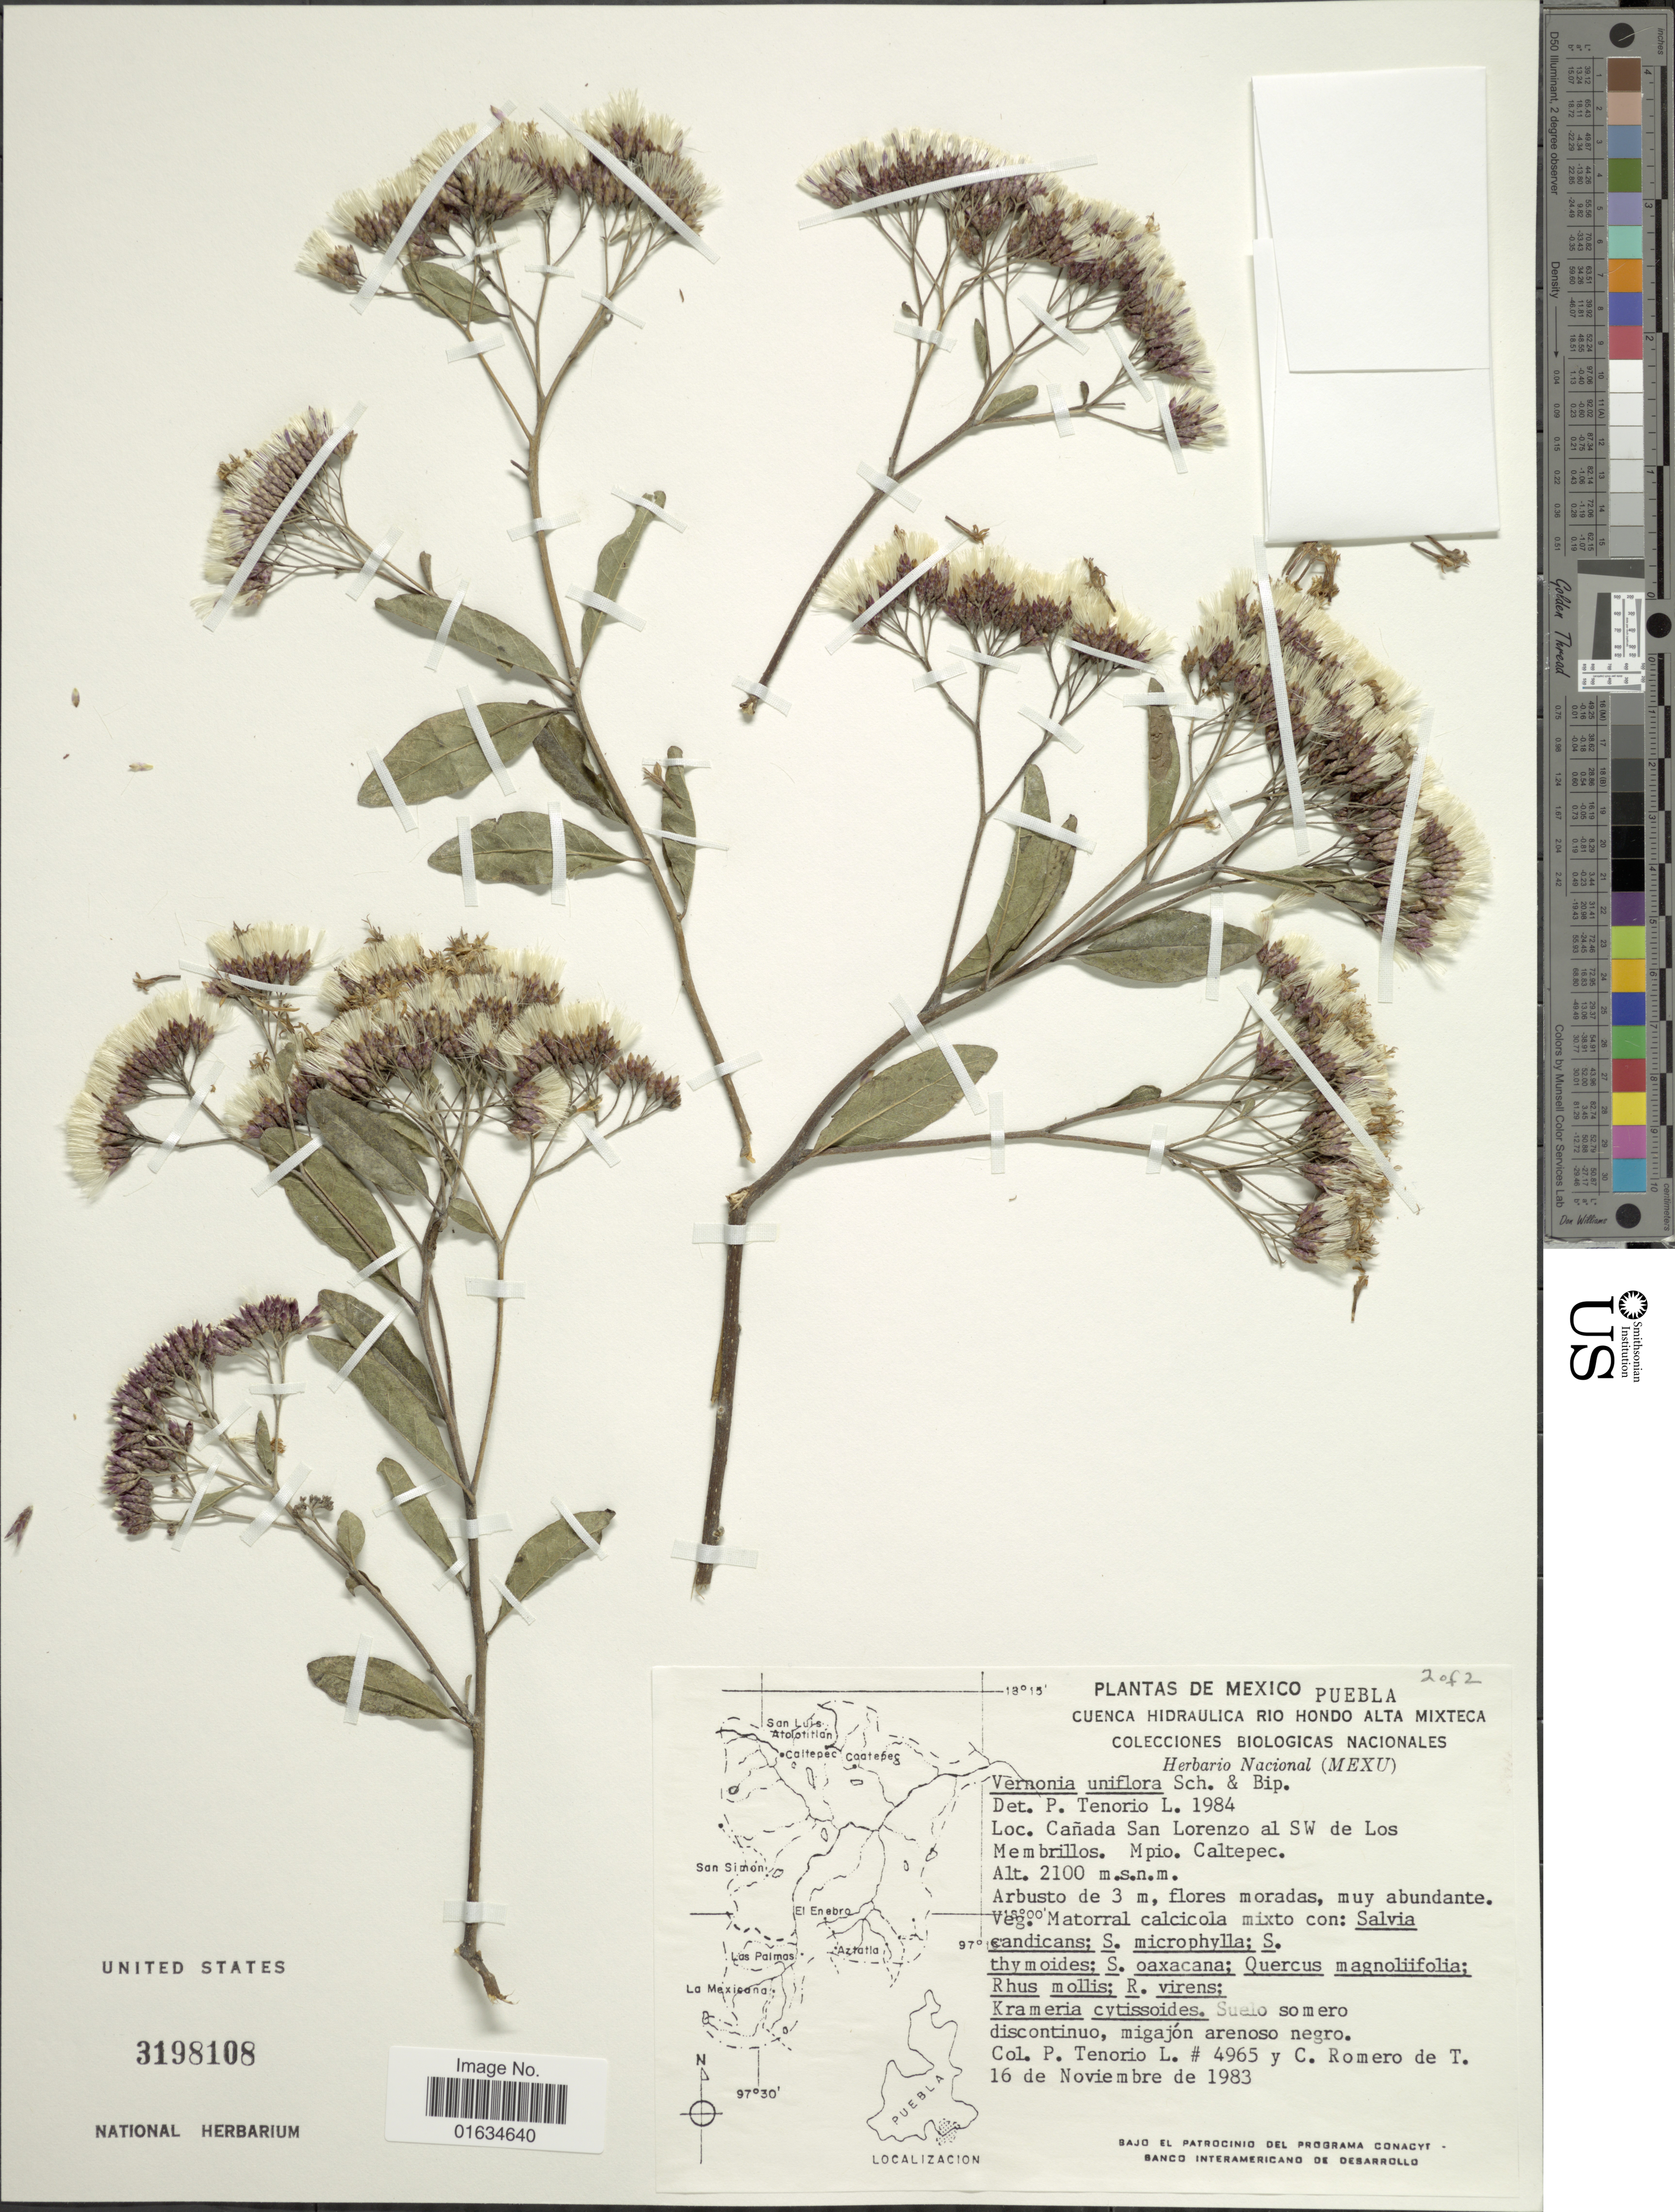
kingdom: Plantae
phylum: Tracheophyta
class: Magnoliopsida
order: Asterales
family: Asteraceae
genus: Critoniopsis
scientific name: Critoniopsis salicifolia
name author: (DC.) H. Rob.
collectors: P. Tenorio L. & C. Romero de T.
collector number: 4965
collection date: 1983-11-16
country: Mexico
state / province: Puebla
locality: Cuenca Rio Honda Alta Mixteca, Cañada San lorenzo al SW de Los Membrillos, Mpio. Caltepec.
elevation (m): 2100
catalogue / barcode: US 3198108